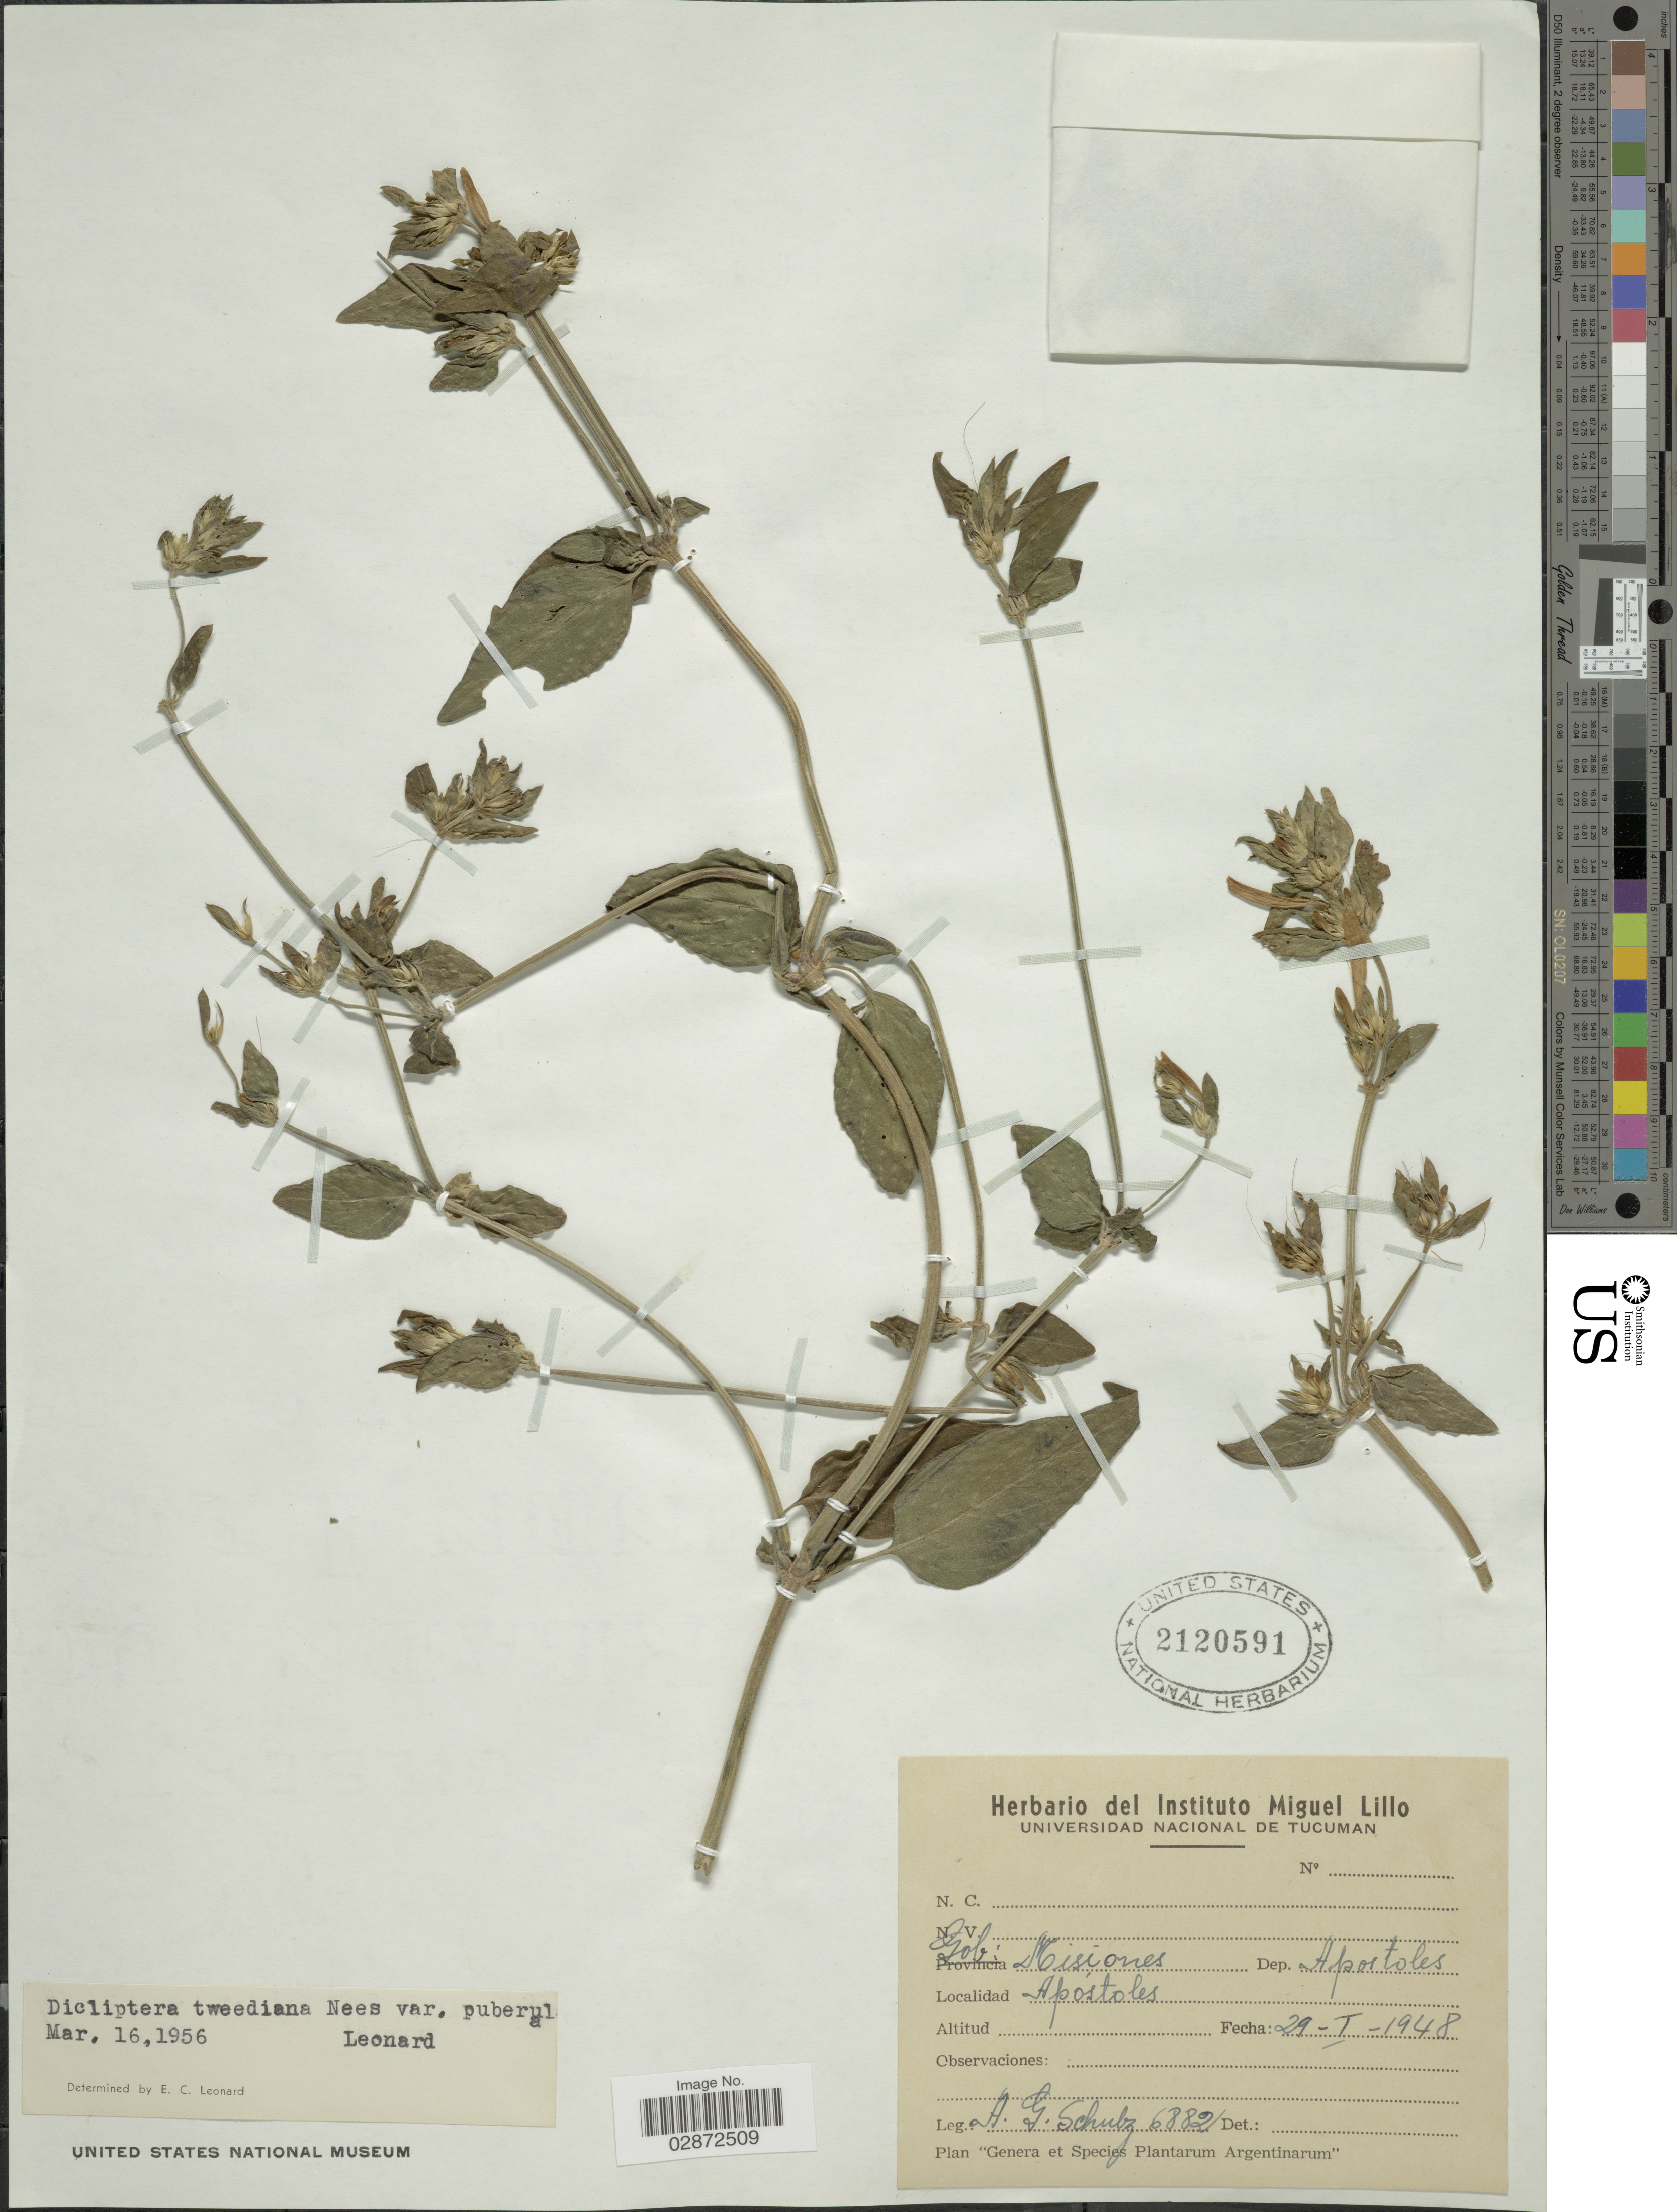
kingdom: Plantae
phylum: Tracheophyta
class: Magnoliopsida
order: Lamiales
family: Acanthaceae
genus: Dicliptera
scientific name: Dicliptera squarrosa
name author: Nees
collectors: A. G. Schulz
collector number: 6882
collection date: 1948-01-29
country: Argentina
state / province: Misiones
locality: Gob. Misiones. Dep. Apostoles. Apostoles.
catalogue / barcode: US 2120591